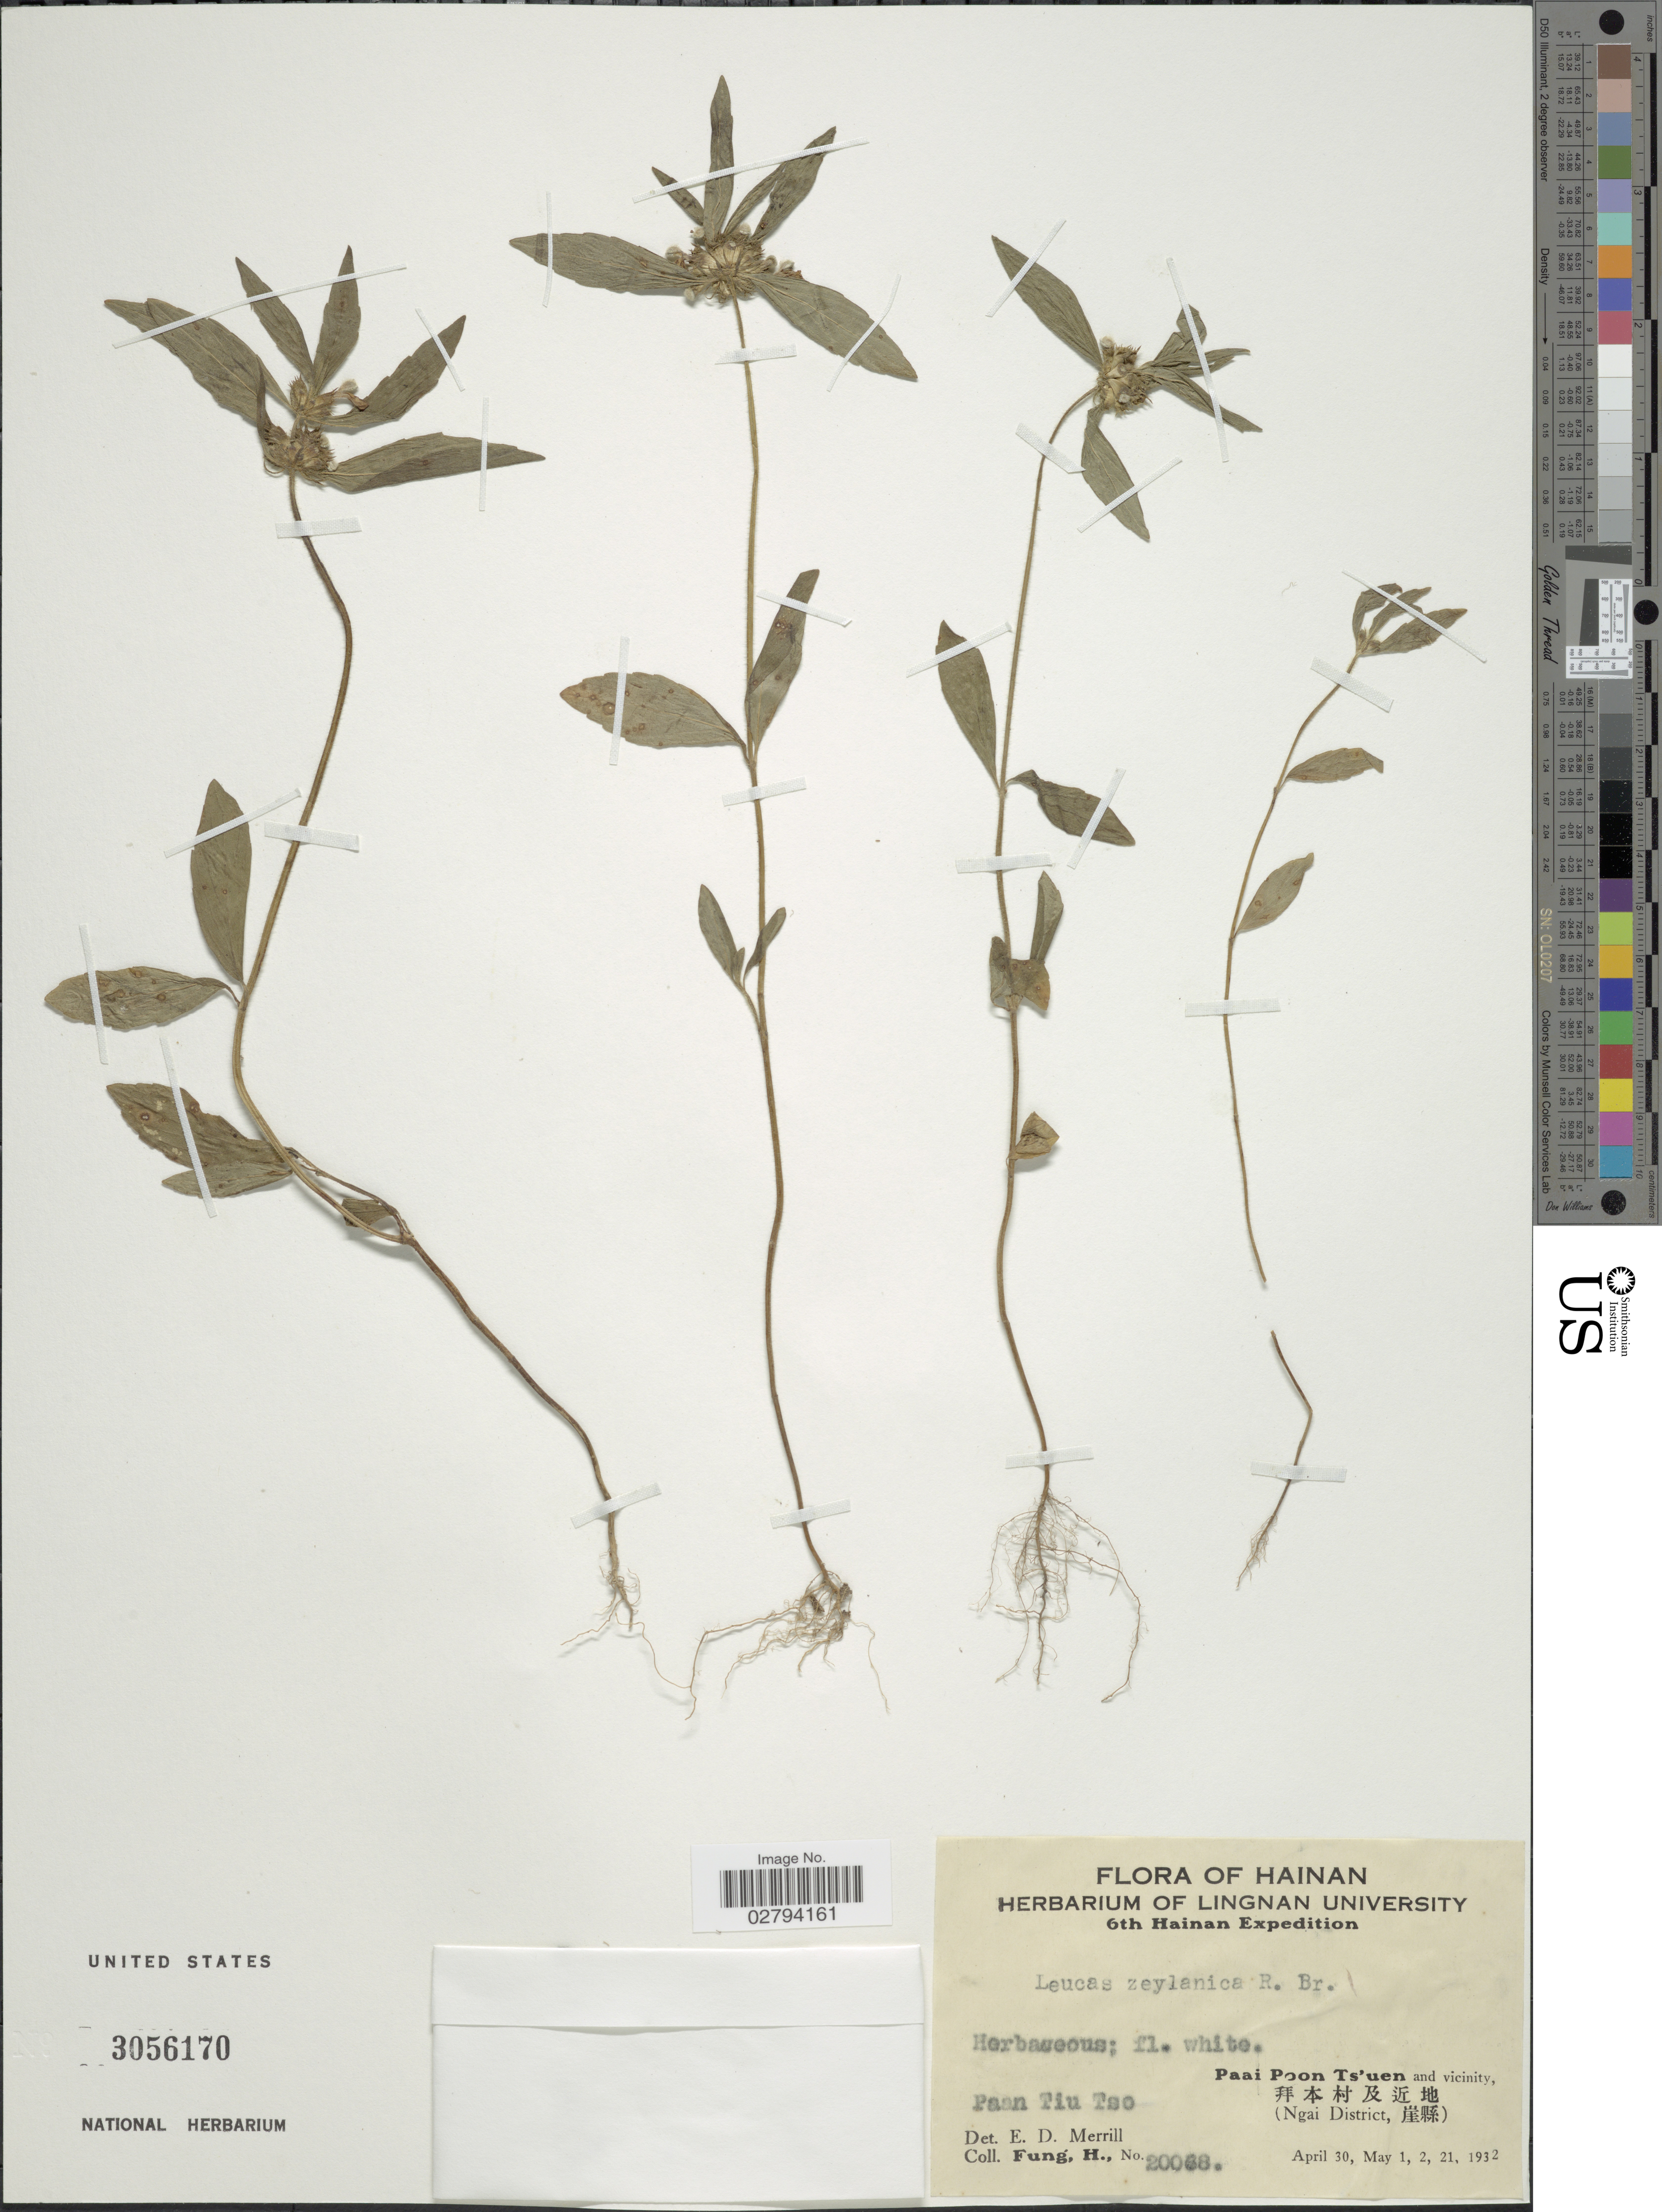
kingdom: Plantae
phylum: Tracheophyta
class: Magnoliopsida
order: Lamiales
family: Lamiaceae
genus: Leucas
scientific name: Leucas zeylanica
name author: (L.) W.T. Aiton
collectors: H. Fung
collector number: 20068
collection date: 1932-04-30/1932-05-21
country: China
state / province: Hainan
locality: Paai Poon Ts'uen and vicinity (Ngai District)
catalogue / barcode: US 3056170